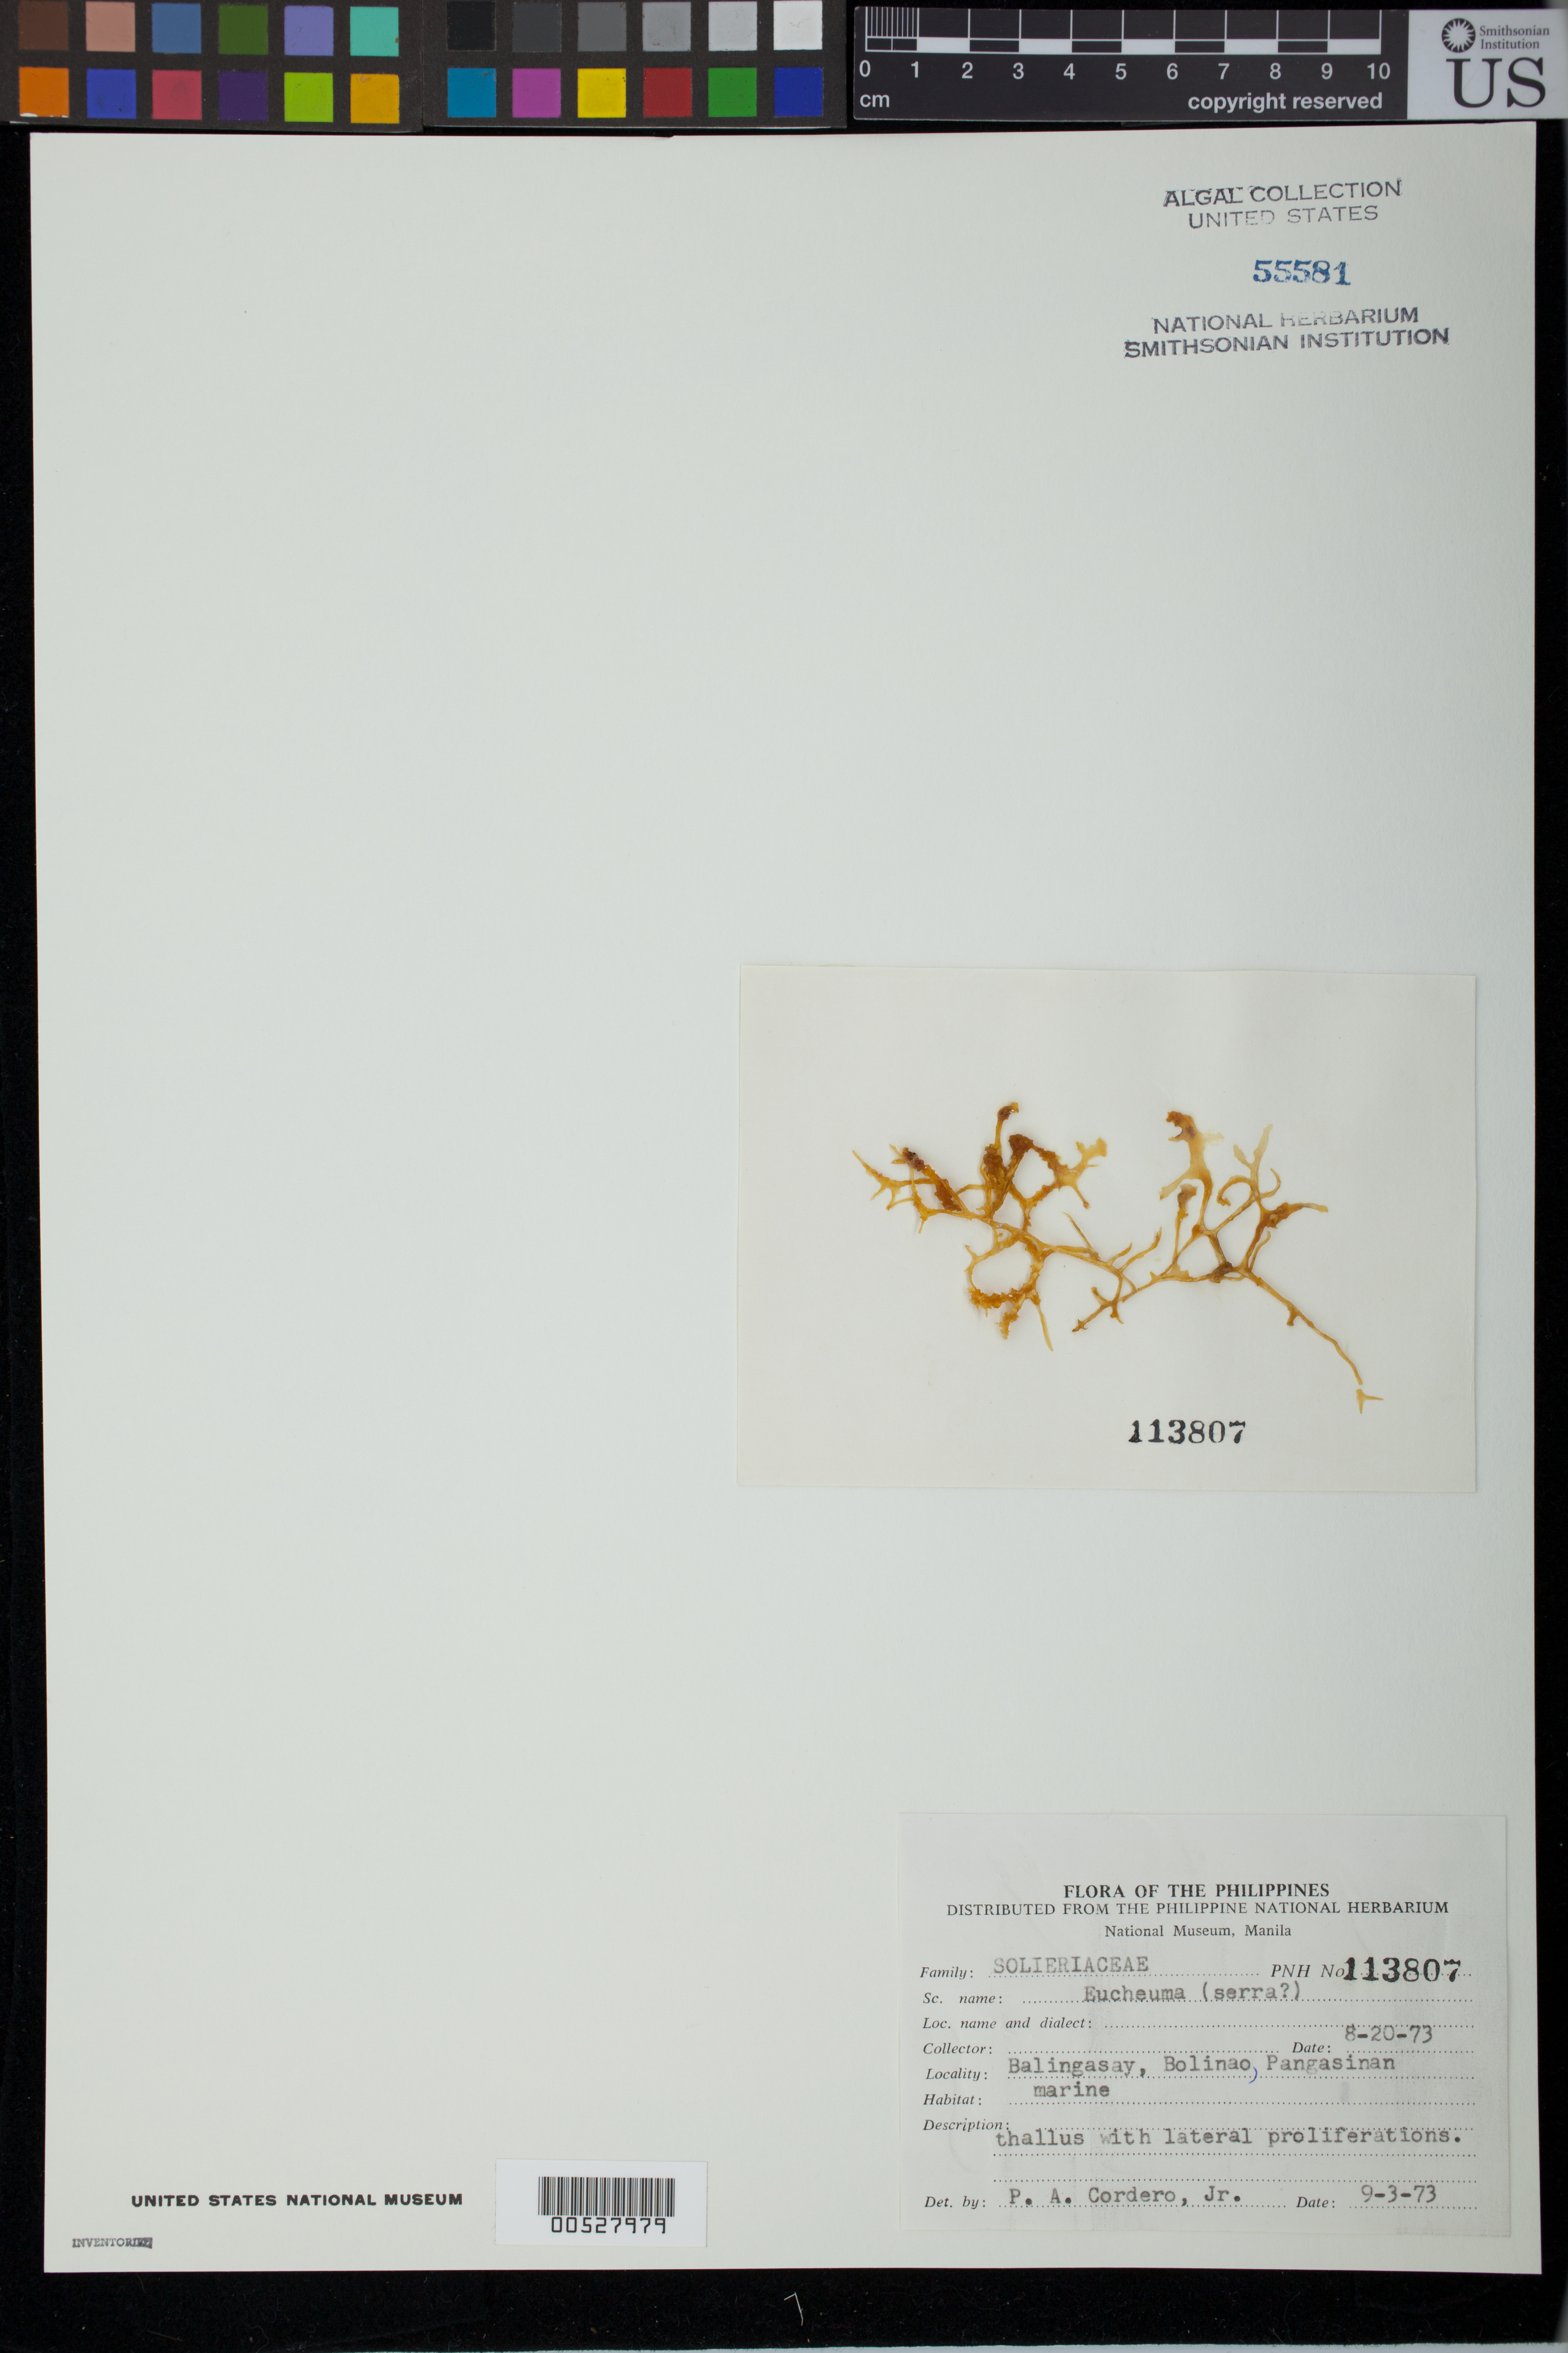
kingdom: Plantae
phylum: Rhodophyta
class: Florideophyceae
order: Gigartinales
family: Solieriaceae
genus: Eucheuma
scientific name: Eucheuma serra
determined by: Cordero, P. A., Jr.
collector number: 113807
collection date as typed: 20 Aug 1973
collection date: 1973-08-20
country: Philippines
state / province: Ilocos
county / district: Pangasinan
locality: Balingasay, bolinao, pangasinan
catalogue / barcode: US 55581